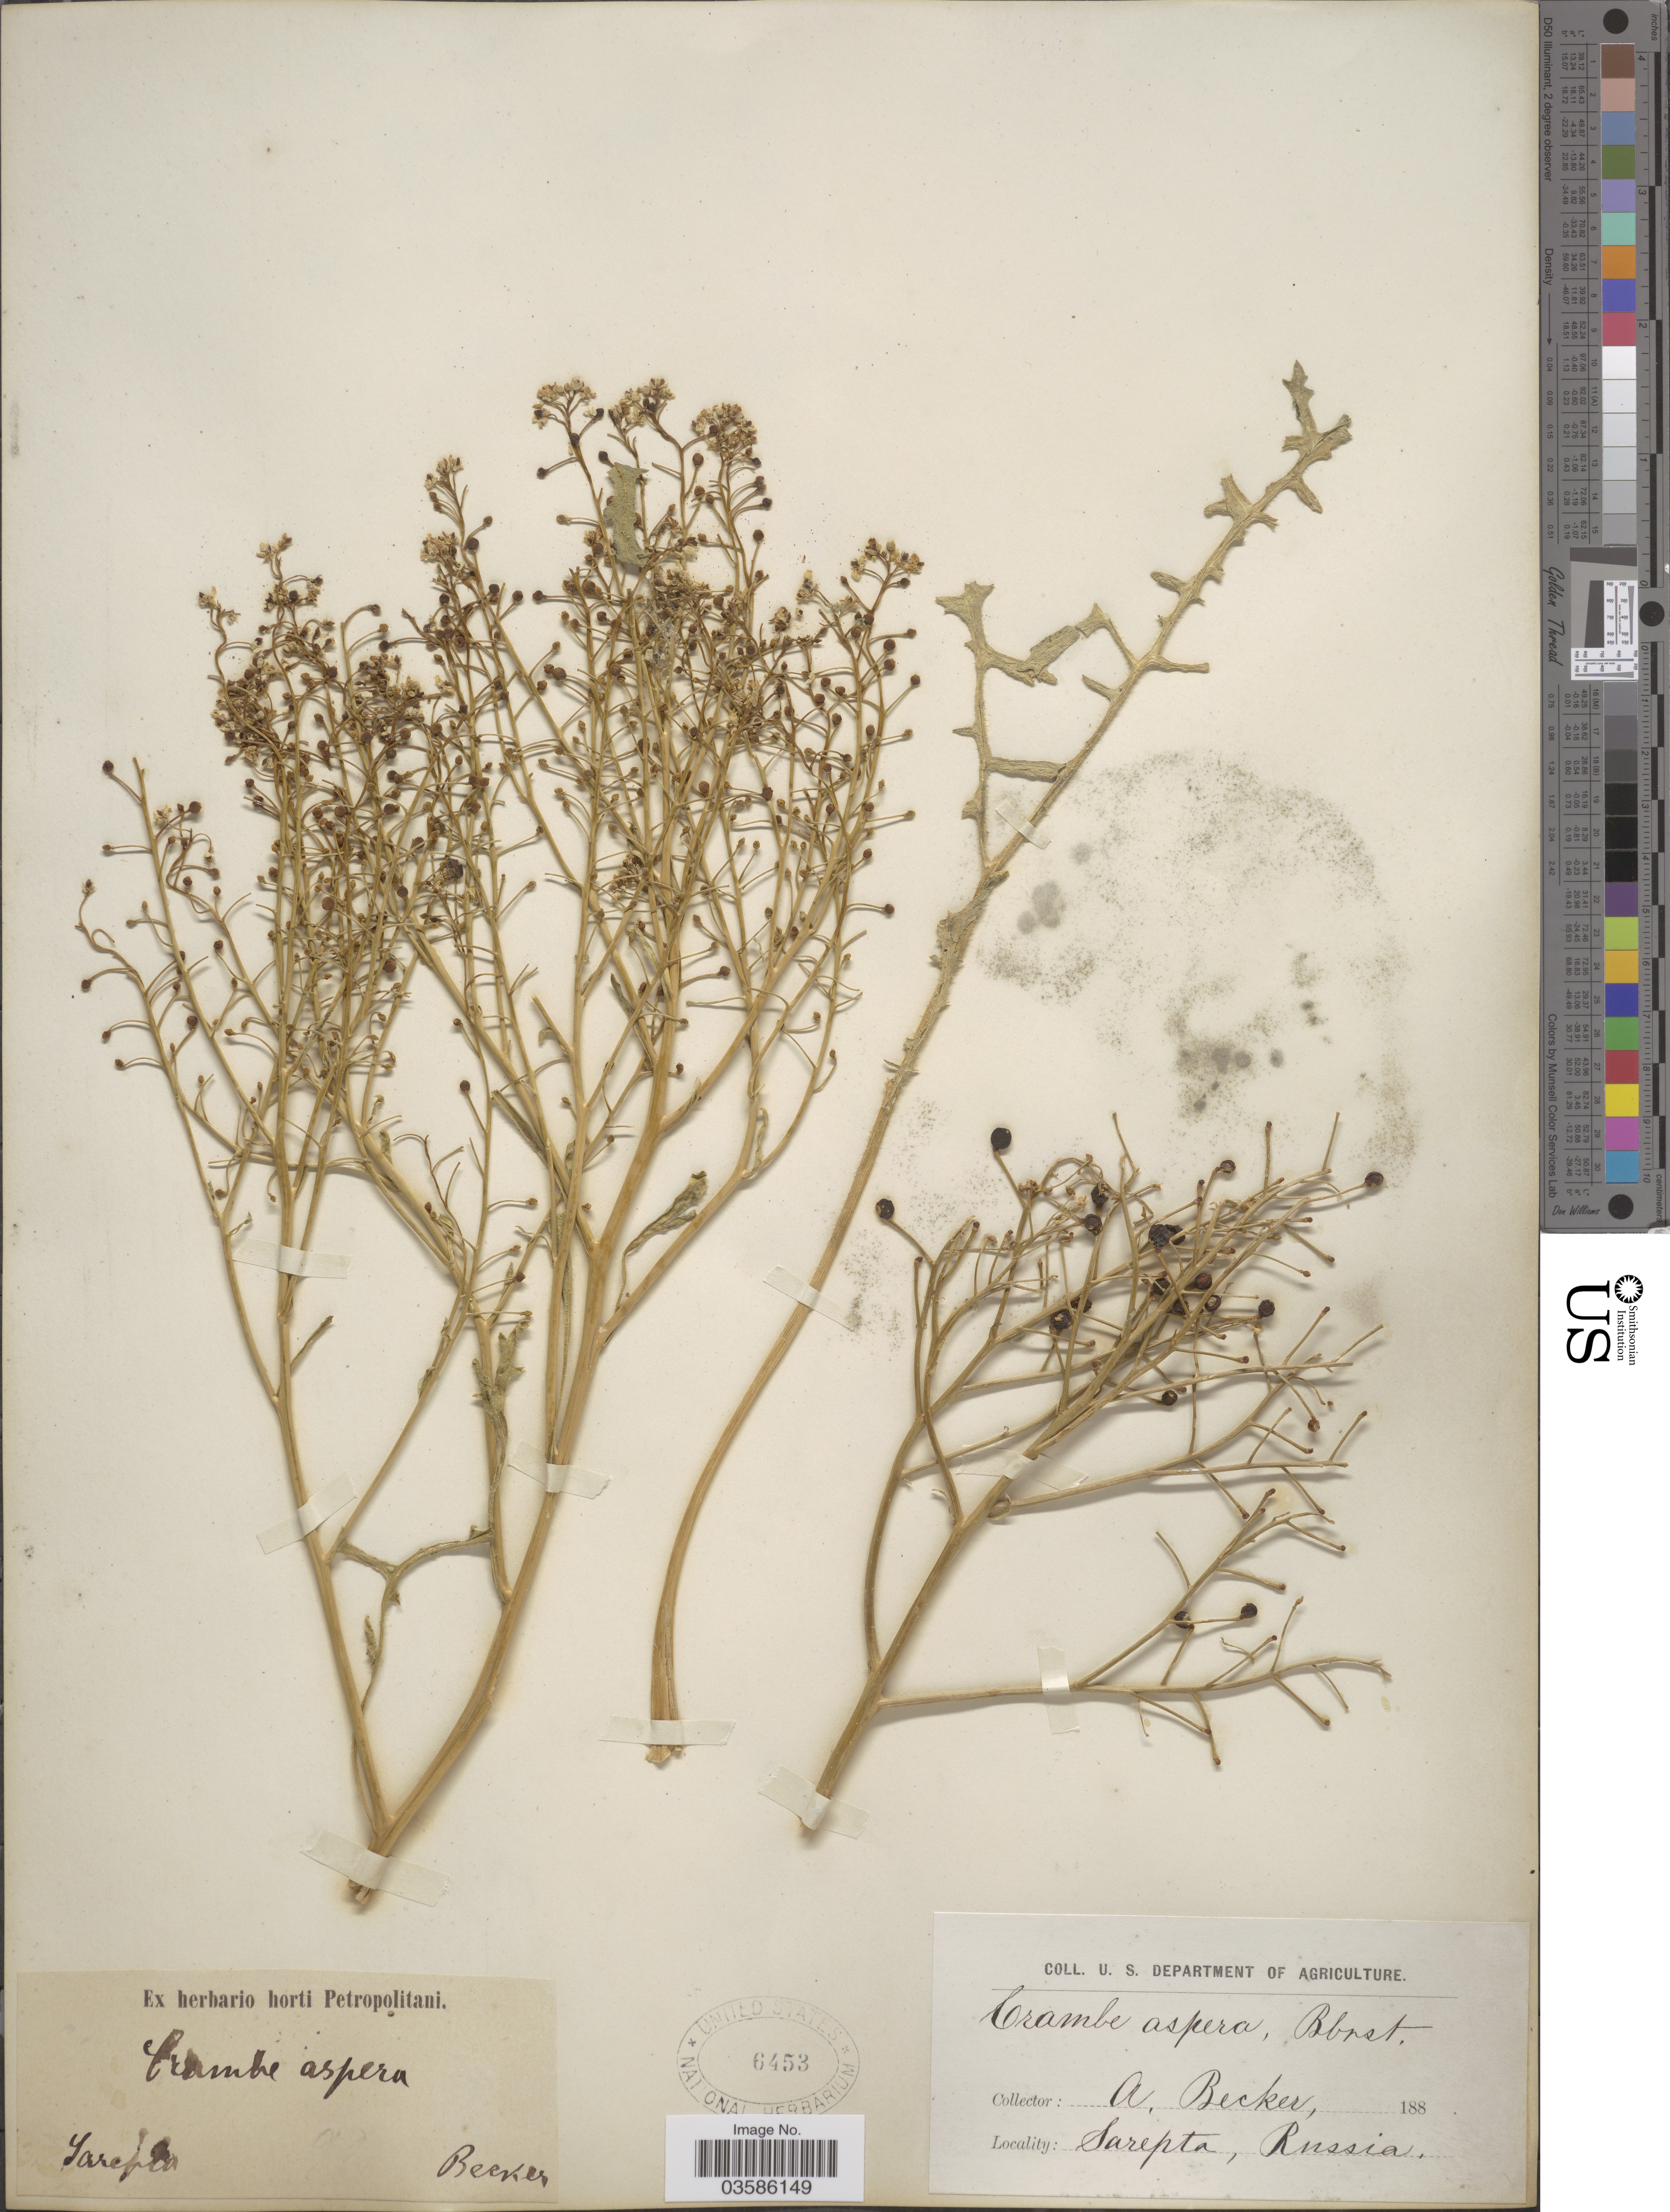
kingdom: Plantae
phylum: Tracheophyta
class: Magnoliopsida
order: Brassicales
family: Brassicaceae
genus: Crambe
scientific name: Crambe aspera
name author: M. Bieb.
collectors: A. Becker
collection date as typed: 188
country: Russian Federation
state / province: Volgograd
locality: Sarepta, Russia.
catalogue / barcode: US 6453